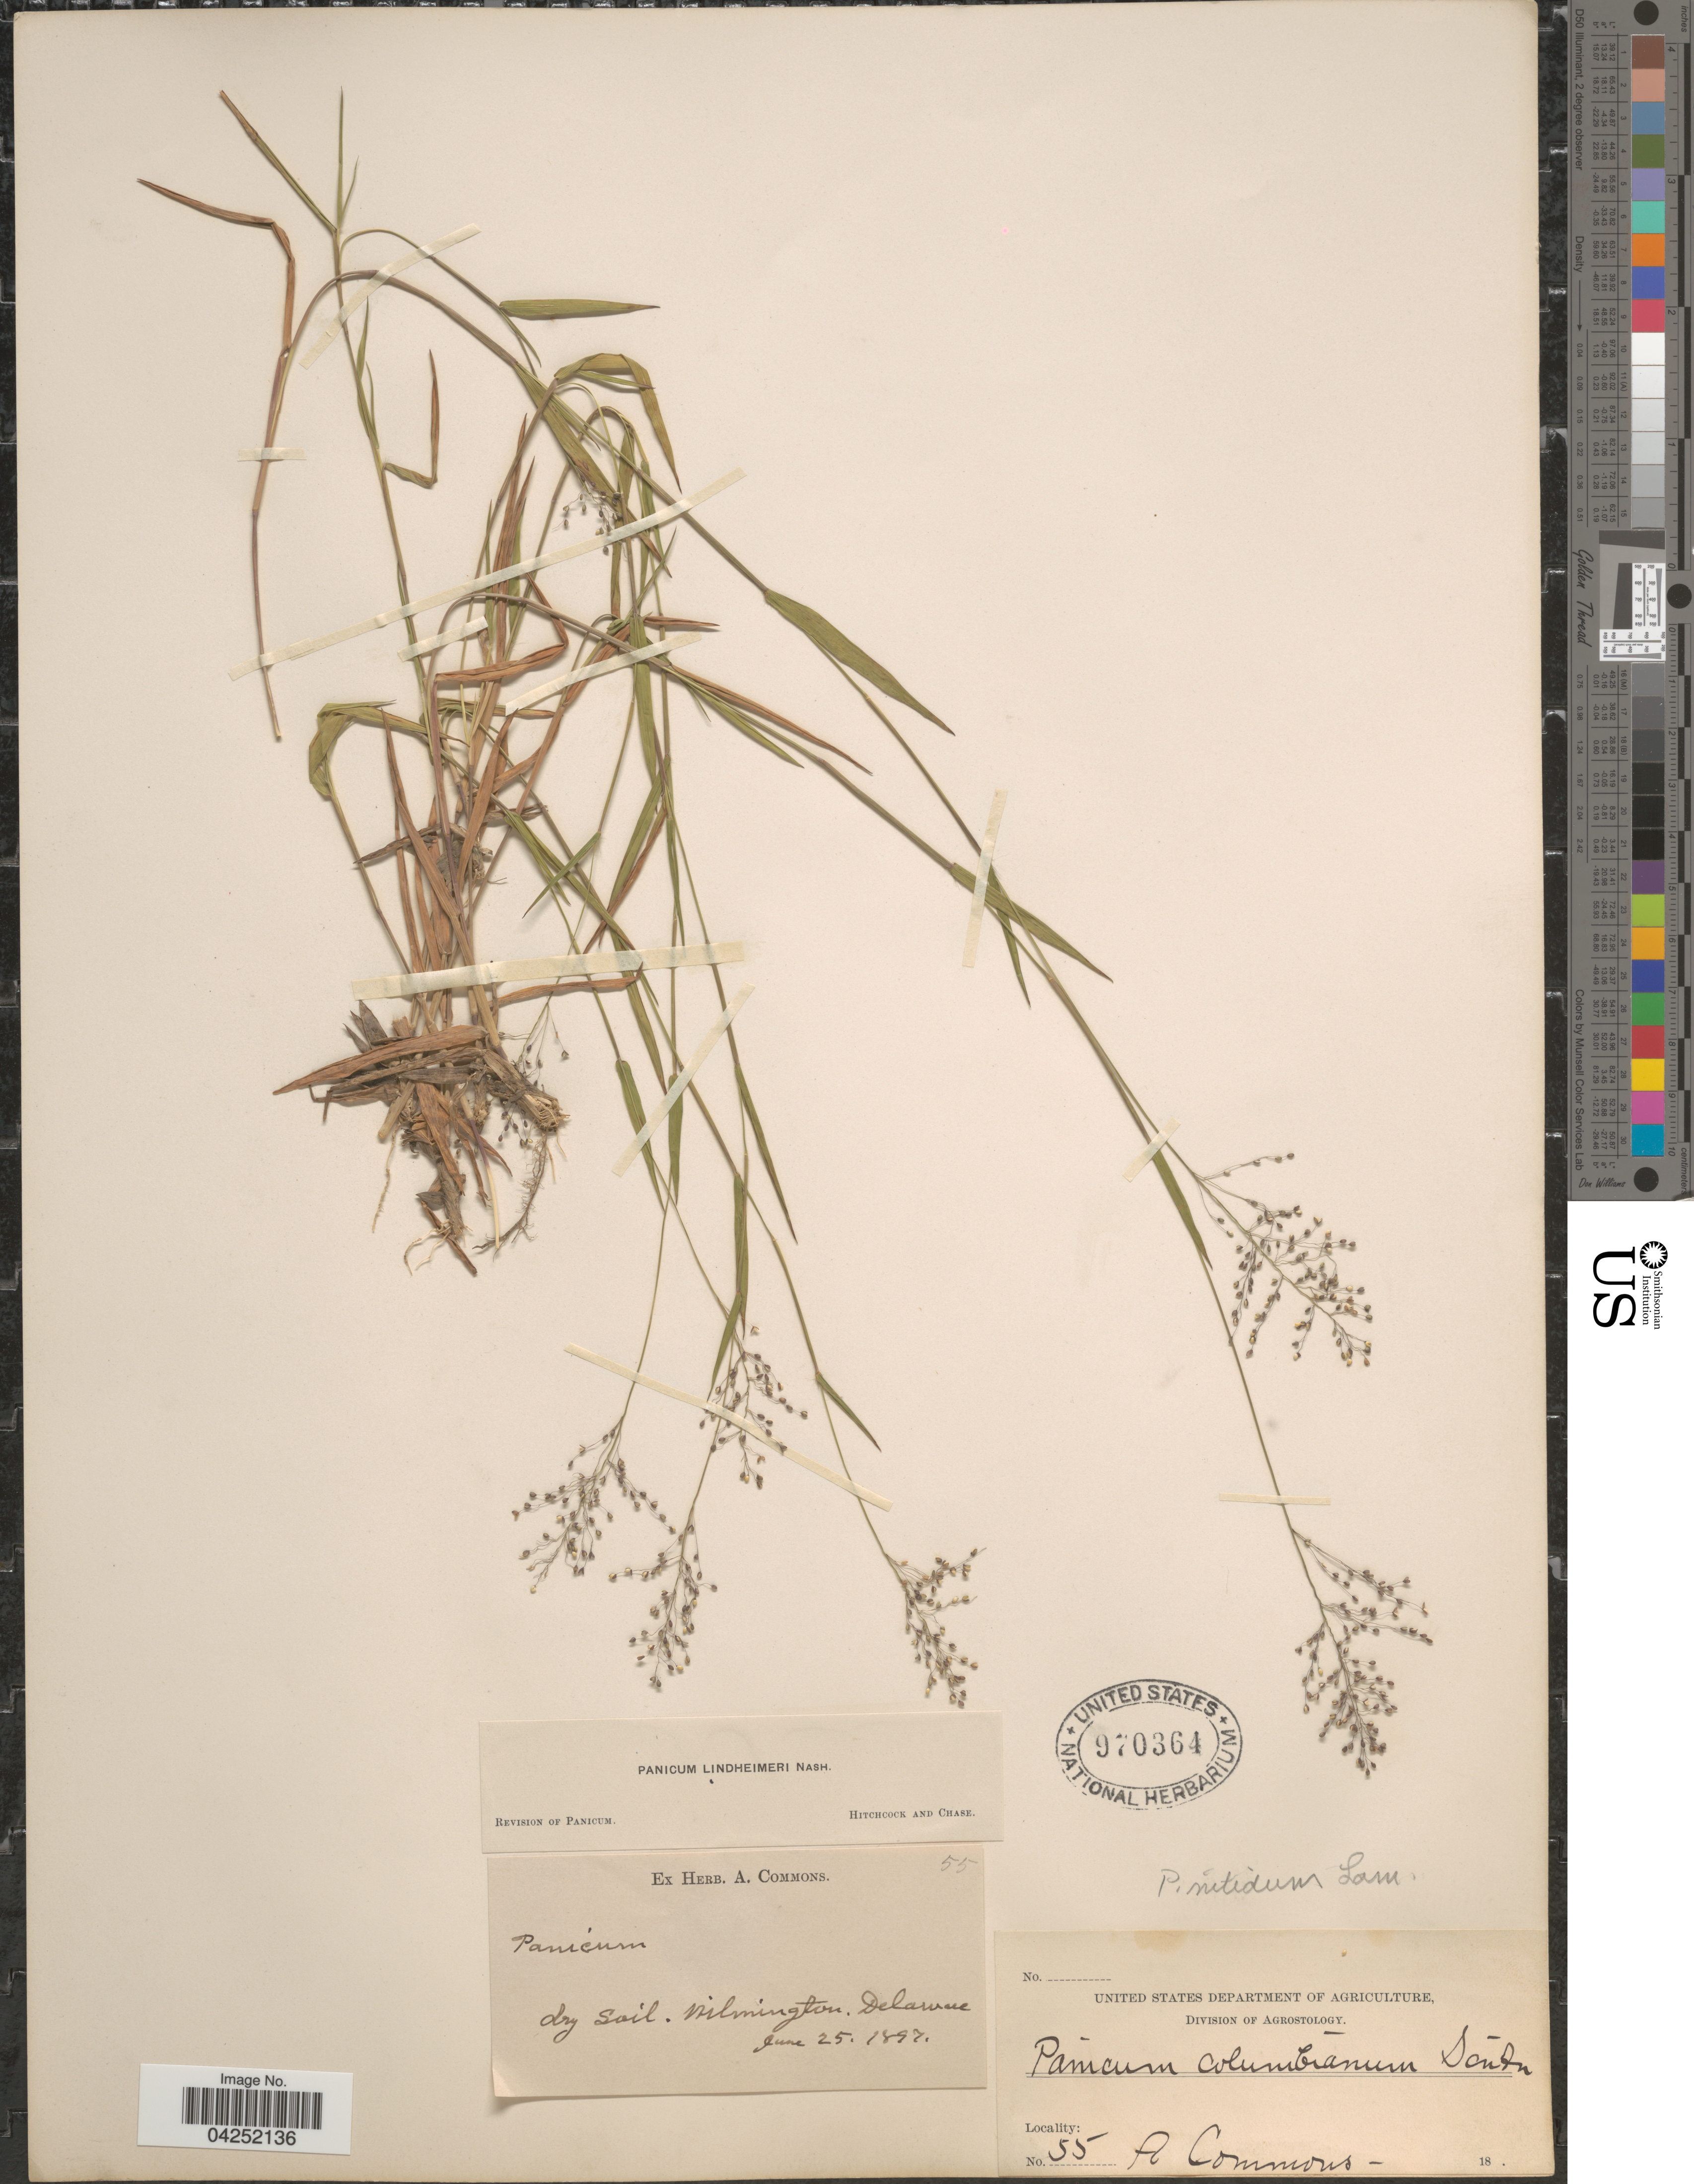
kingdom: Plantae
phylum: Tracheophyta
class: Liliopsida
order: Poales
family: Poaceae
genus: Dichanthelium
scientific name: Dichanthelium acuminatum var. lindheimeri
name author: (Nash) Gould & C.A. Clark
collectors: A. Commons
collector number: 55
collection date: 1897-06-25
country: United States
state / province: Delaware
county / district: New Castle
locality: Dry soil, Wilmington.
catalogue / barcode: US 970364